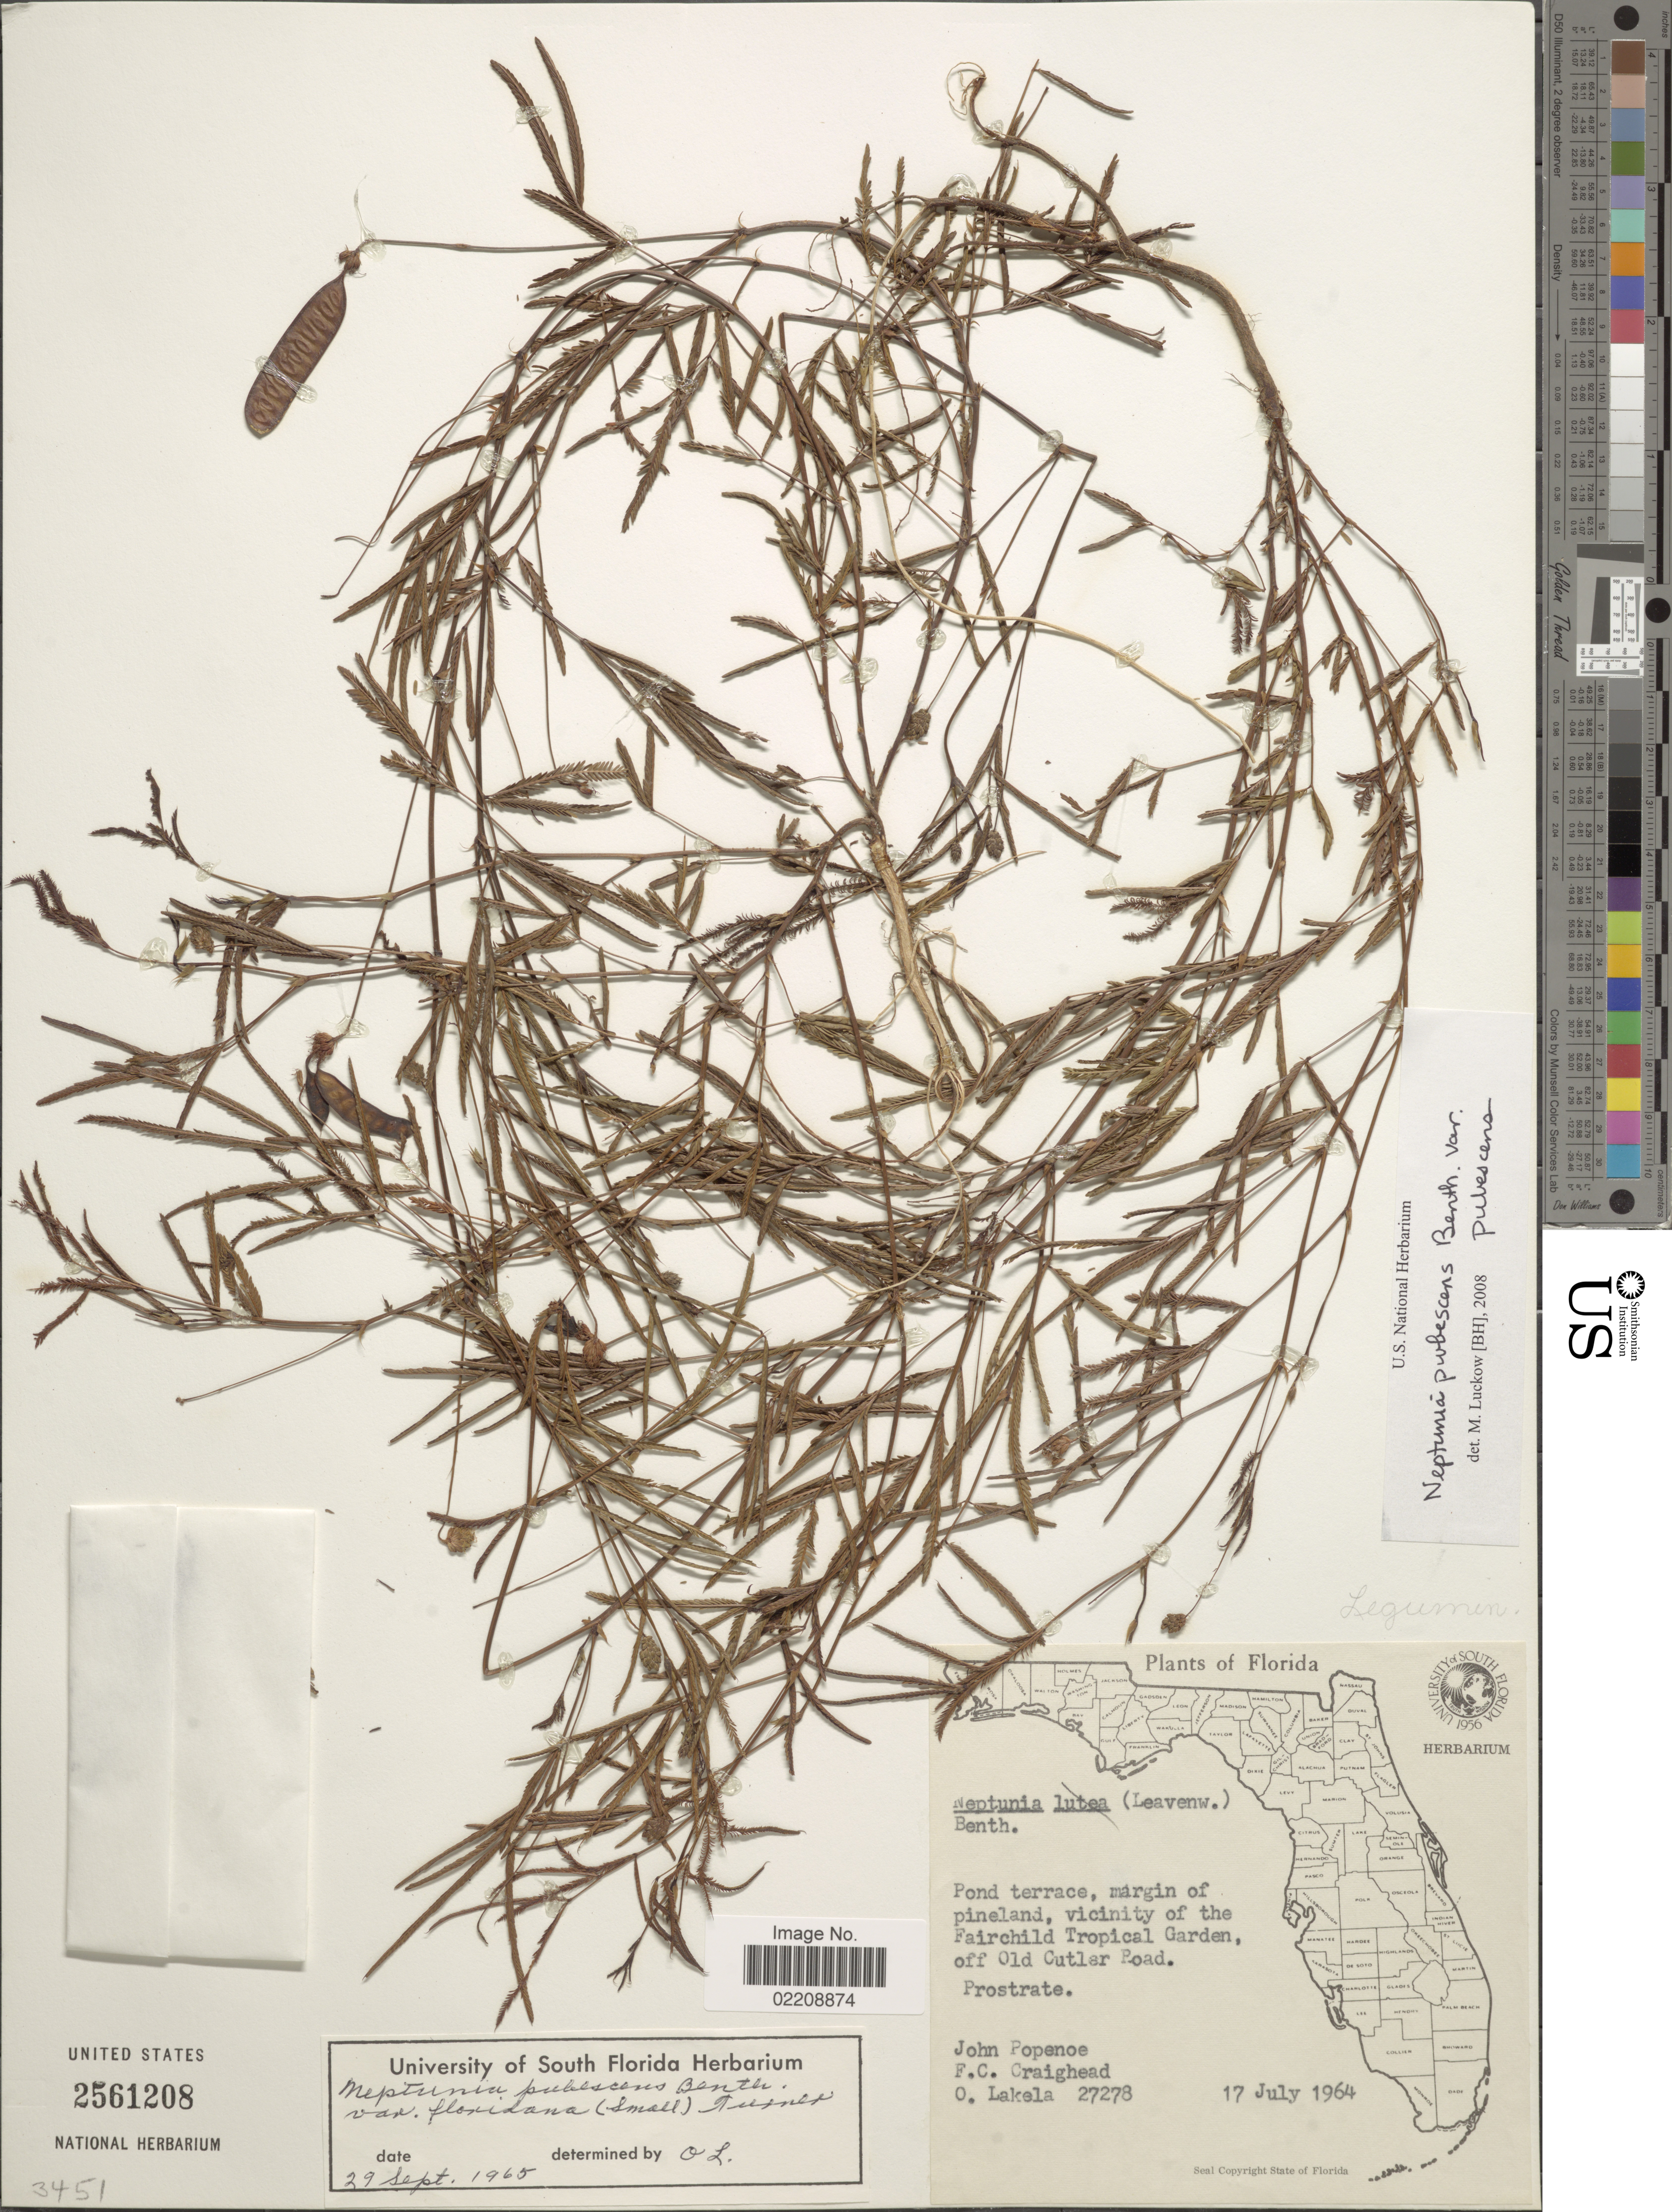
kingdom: Plantae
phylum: Tracheophyta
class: Magnoliopsida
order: Fabales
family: Fabaceae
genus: Neptunia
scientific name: Neptunia pubescens var. pubescens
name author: Benth.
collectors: J. Popenoe, F. Craighead & O. Lakela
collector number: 27278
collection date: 1964-07-17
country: United States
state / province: Florida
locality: Vicinity of the Fairchild Tropical Garden, off Old Cutler Road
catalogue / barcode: US 2561208